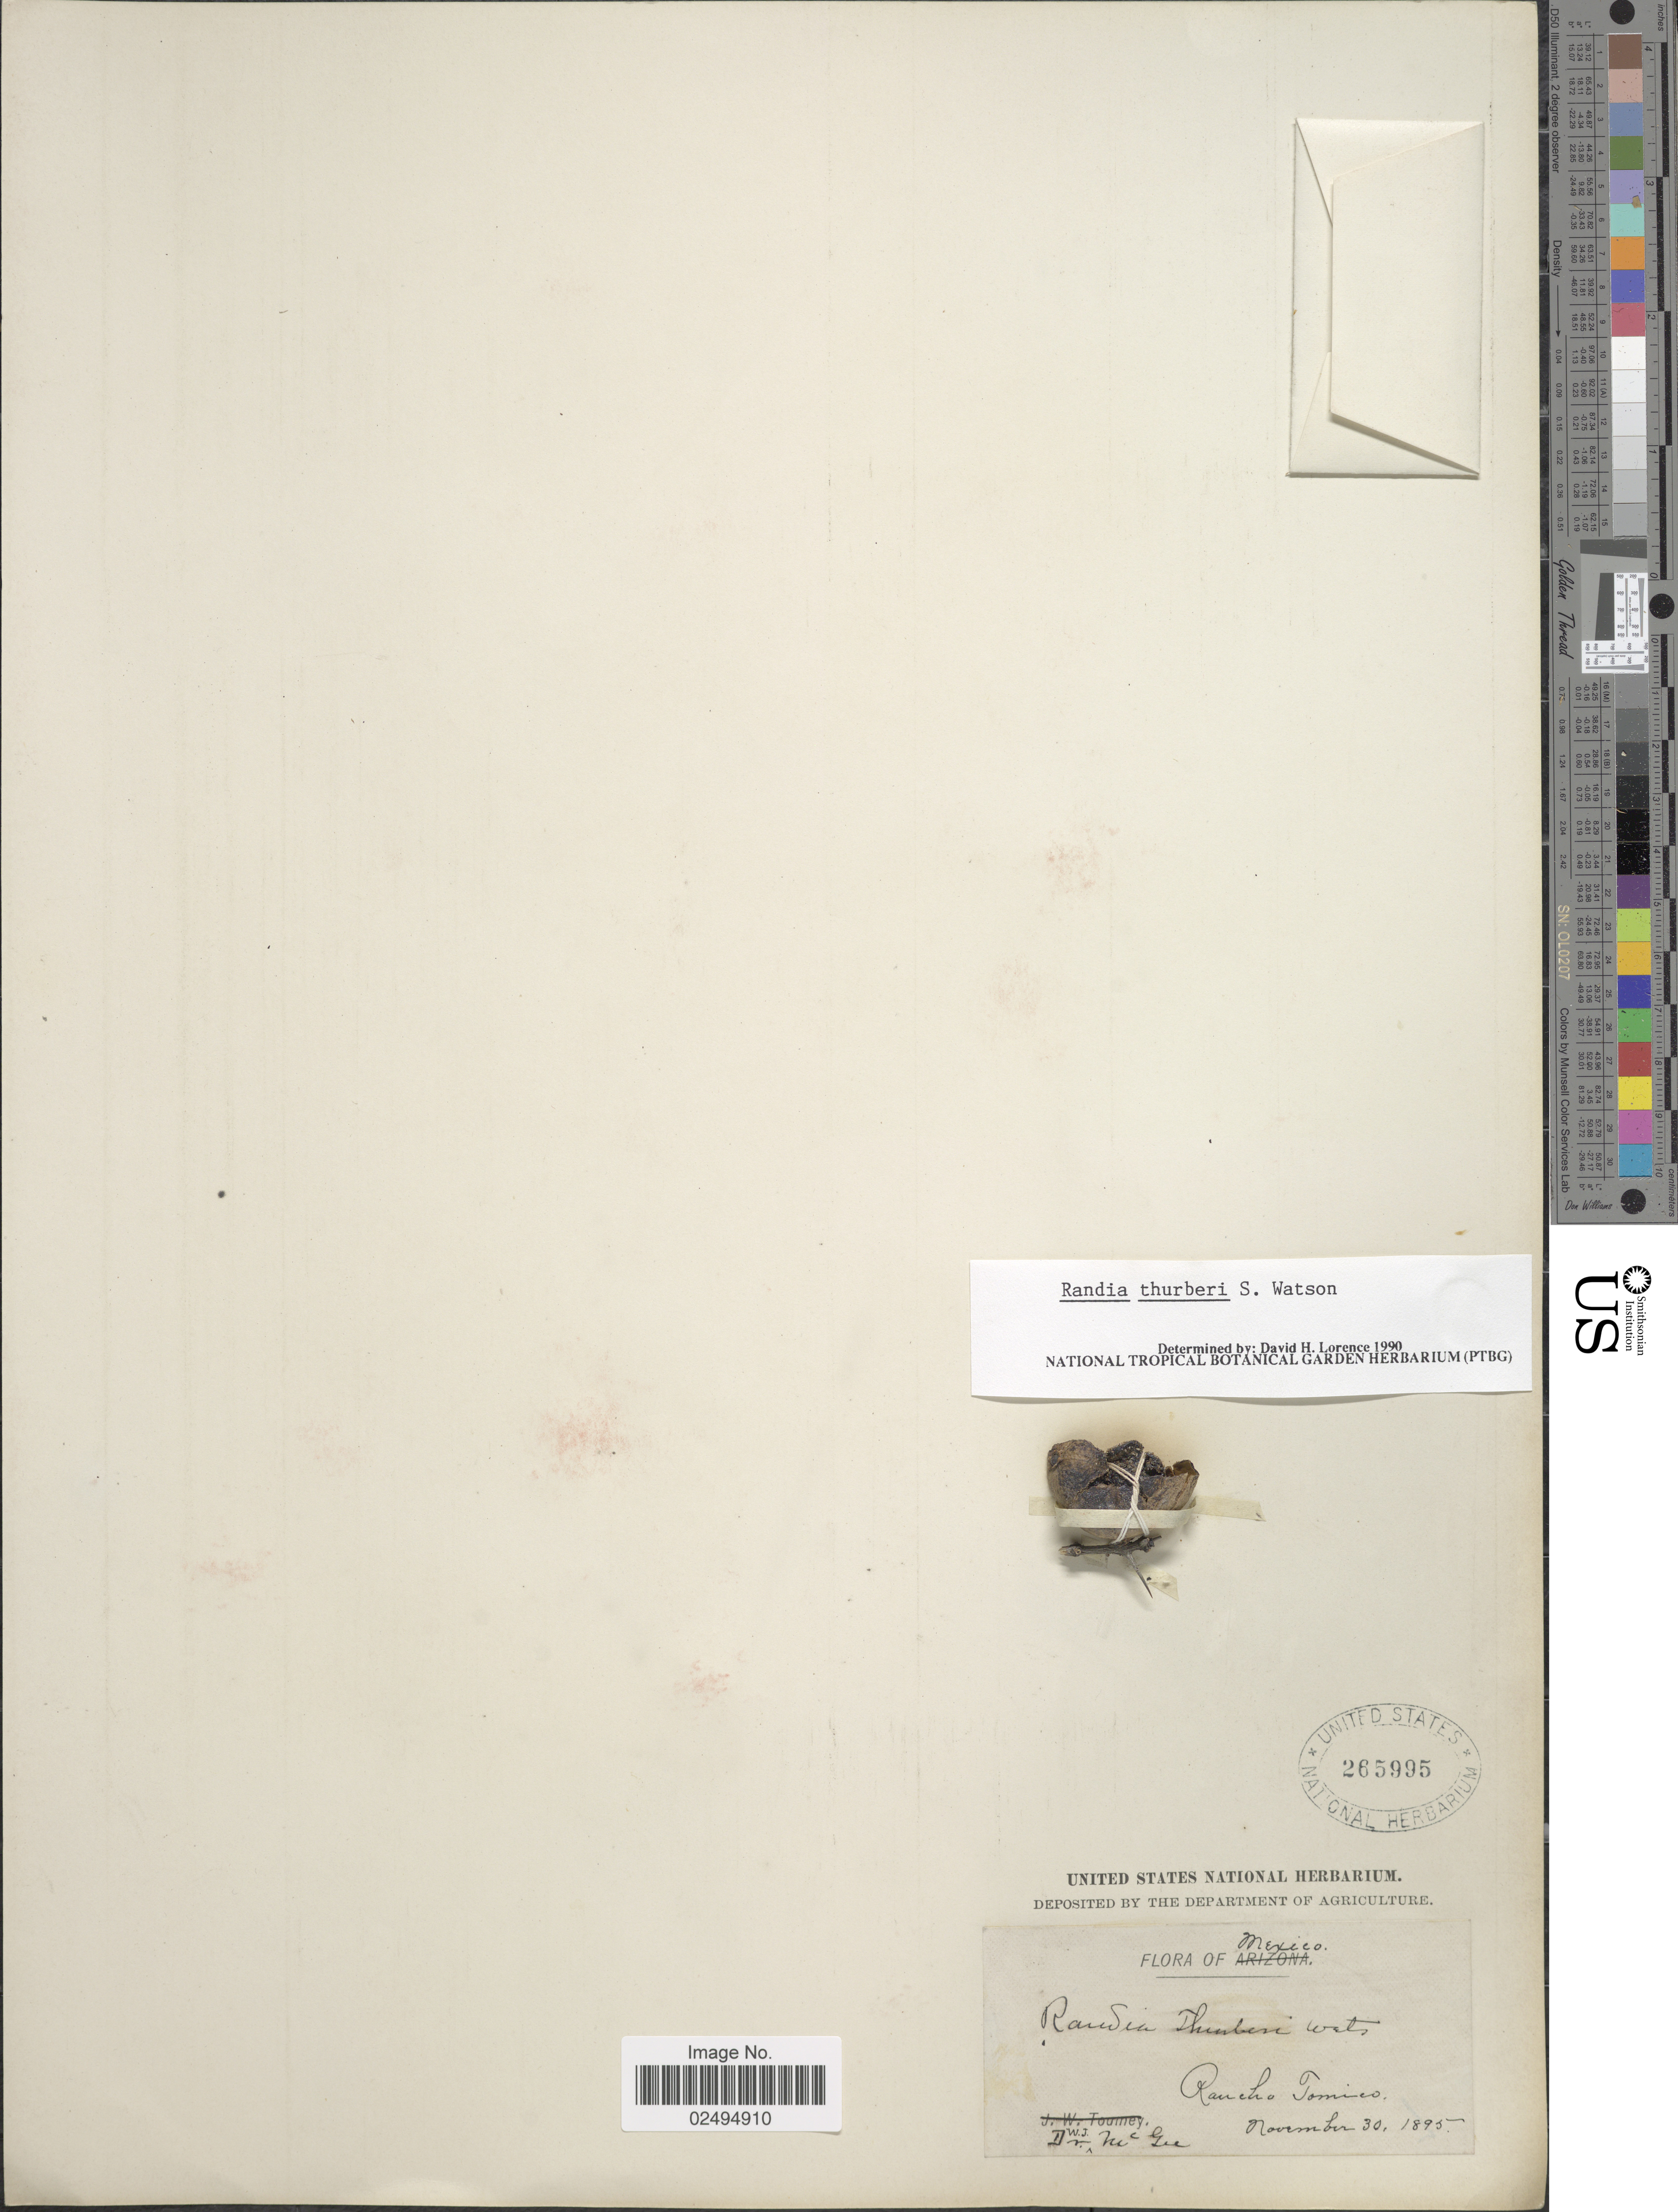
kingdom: Plantae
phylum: Tracheophyta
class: Magnoliopsida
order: Gentianales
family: Rubiaceae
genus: Randia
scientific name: Randia thurberi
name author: S. Watson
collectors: W. Mcgee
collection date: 1895-11-30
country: Mexico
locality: Rancho Tomico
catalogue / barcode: US 265995